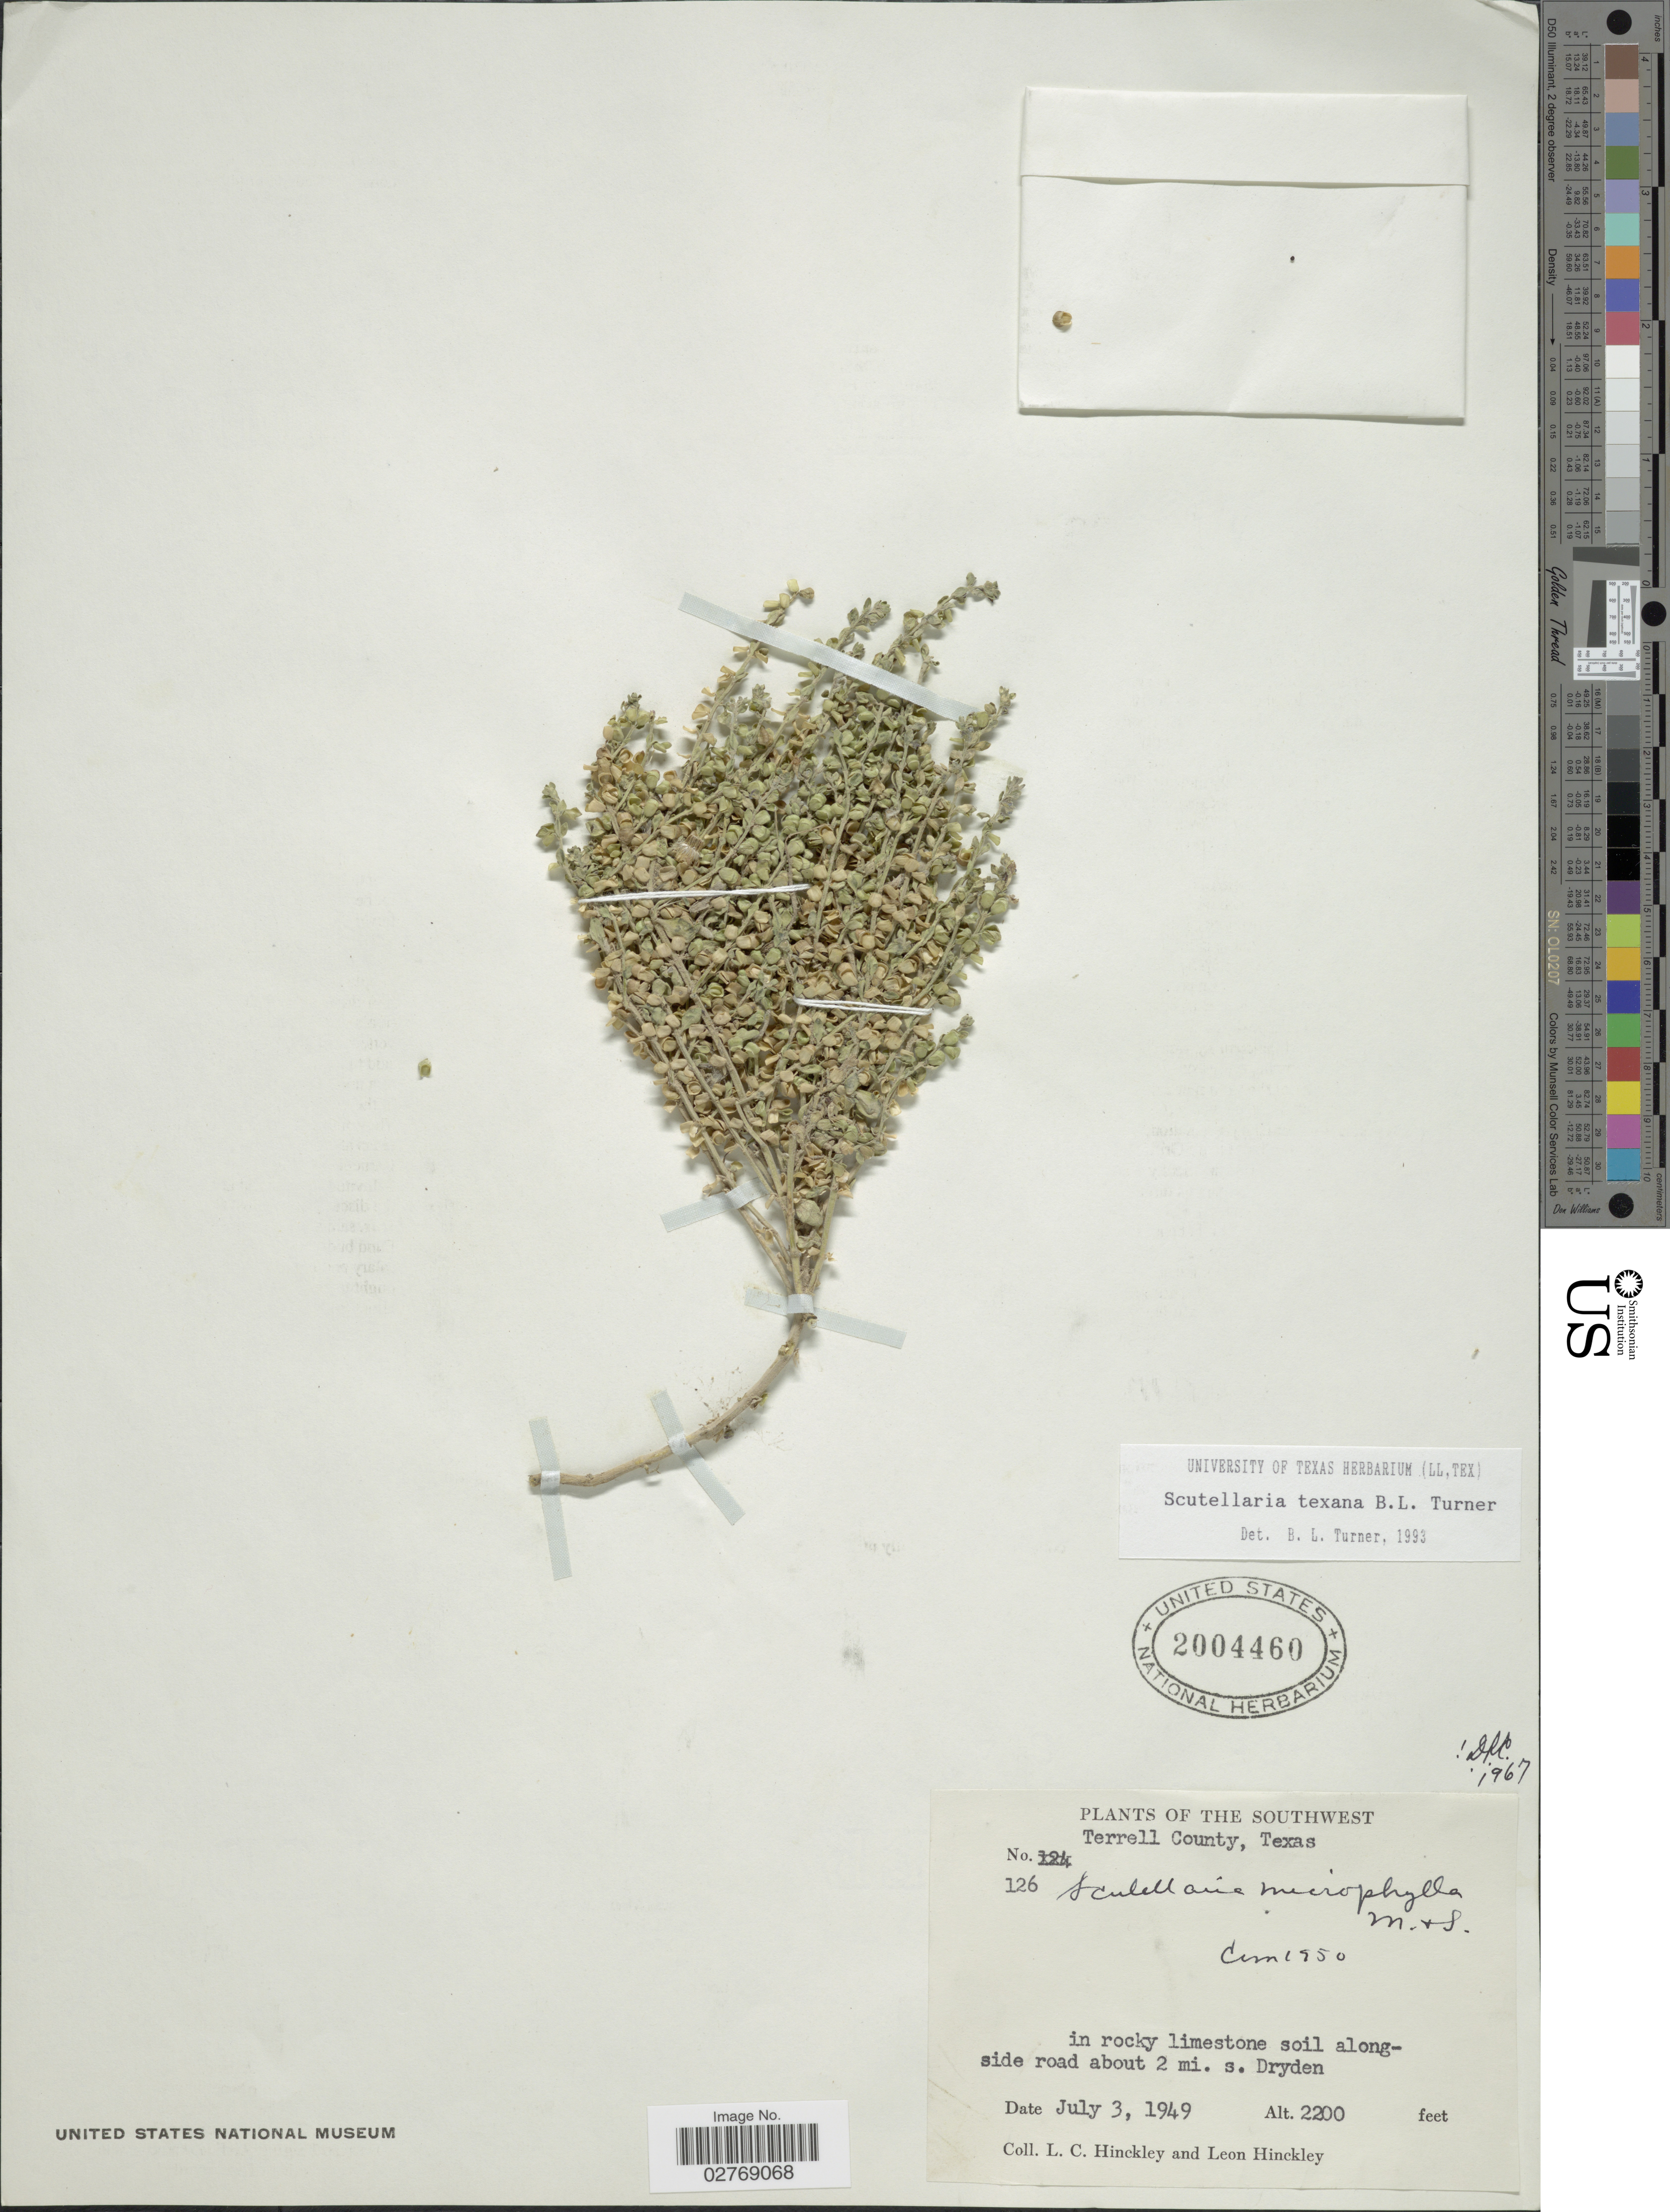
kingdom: Plantae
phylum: Tracheophyta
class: Magnoliopsida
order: Lamiales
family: Lamiaceae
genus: Scutellaria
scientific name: Scutellaria texana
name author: B.L. Turner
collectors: L. Hinckley & L. Hinckley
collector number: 126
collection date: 1949-07-03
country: United States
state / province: Texas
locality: The Southwest, Terrell County, in rocky limestone soil alongside road about 2 mi. Dryden.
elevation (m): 671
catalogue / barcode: US 2004460